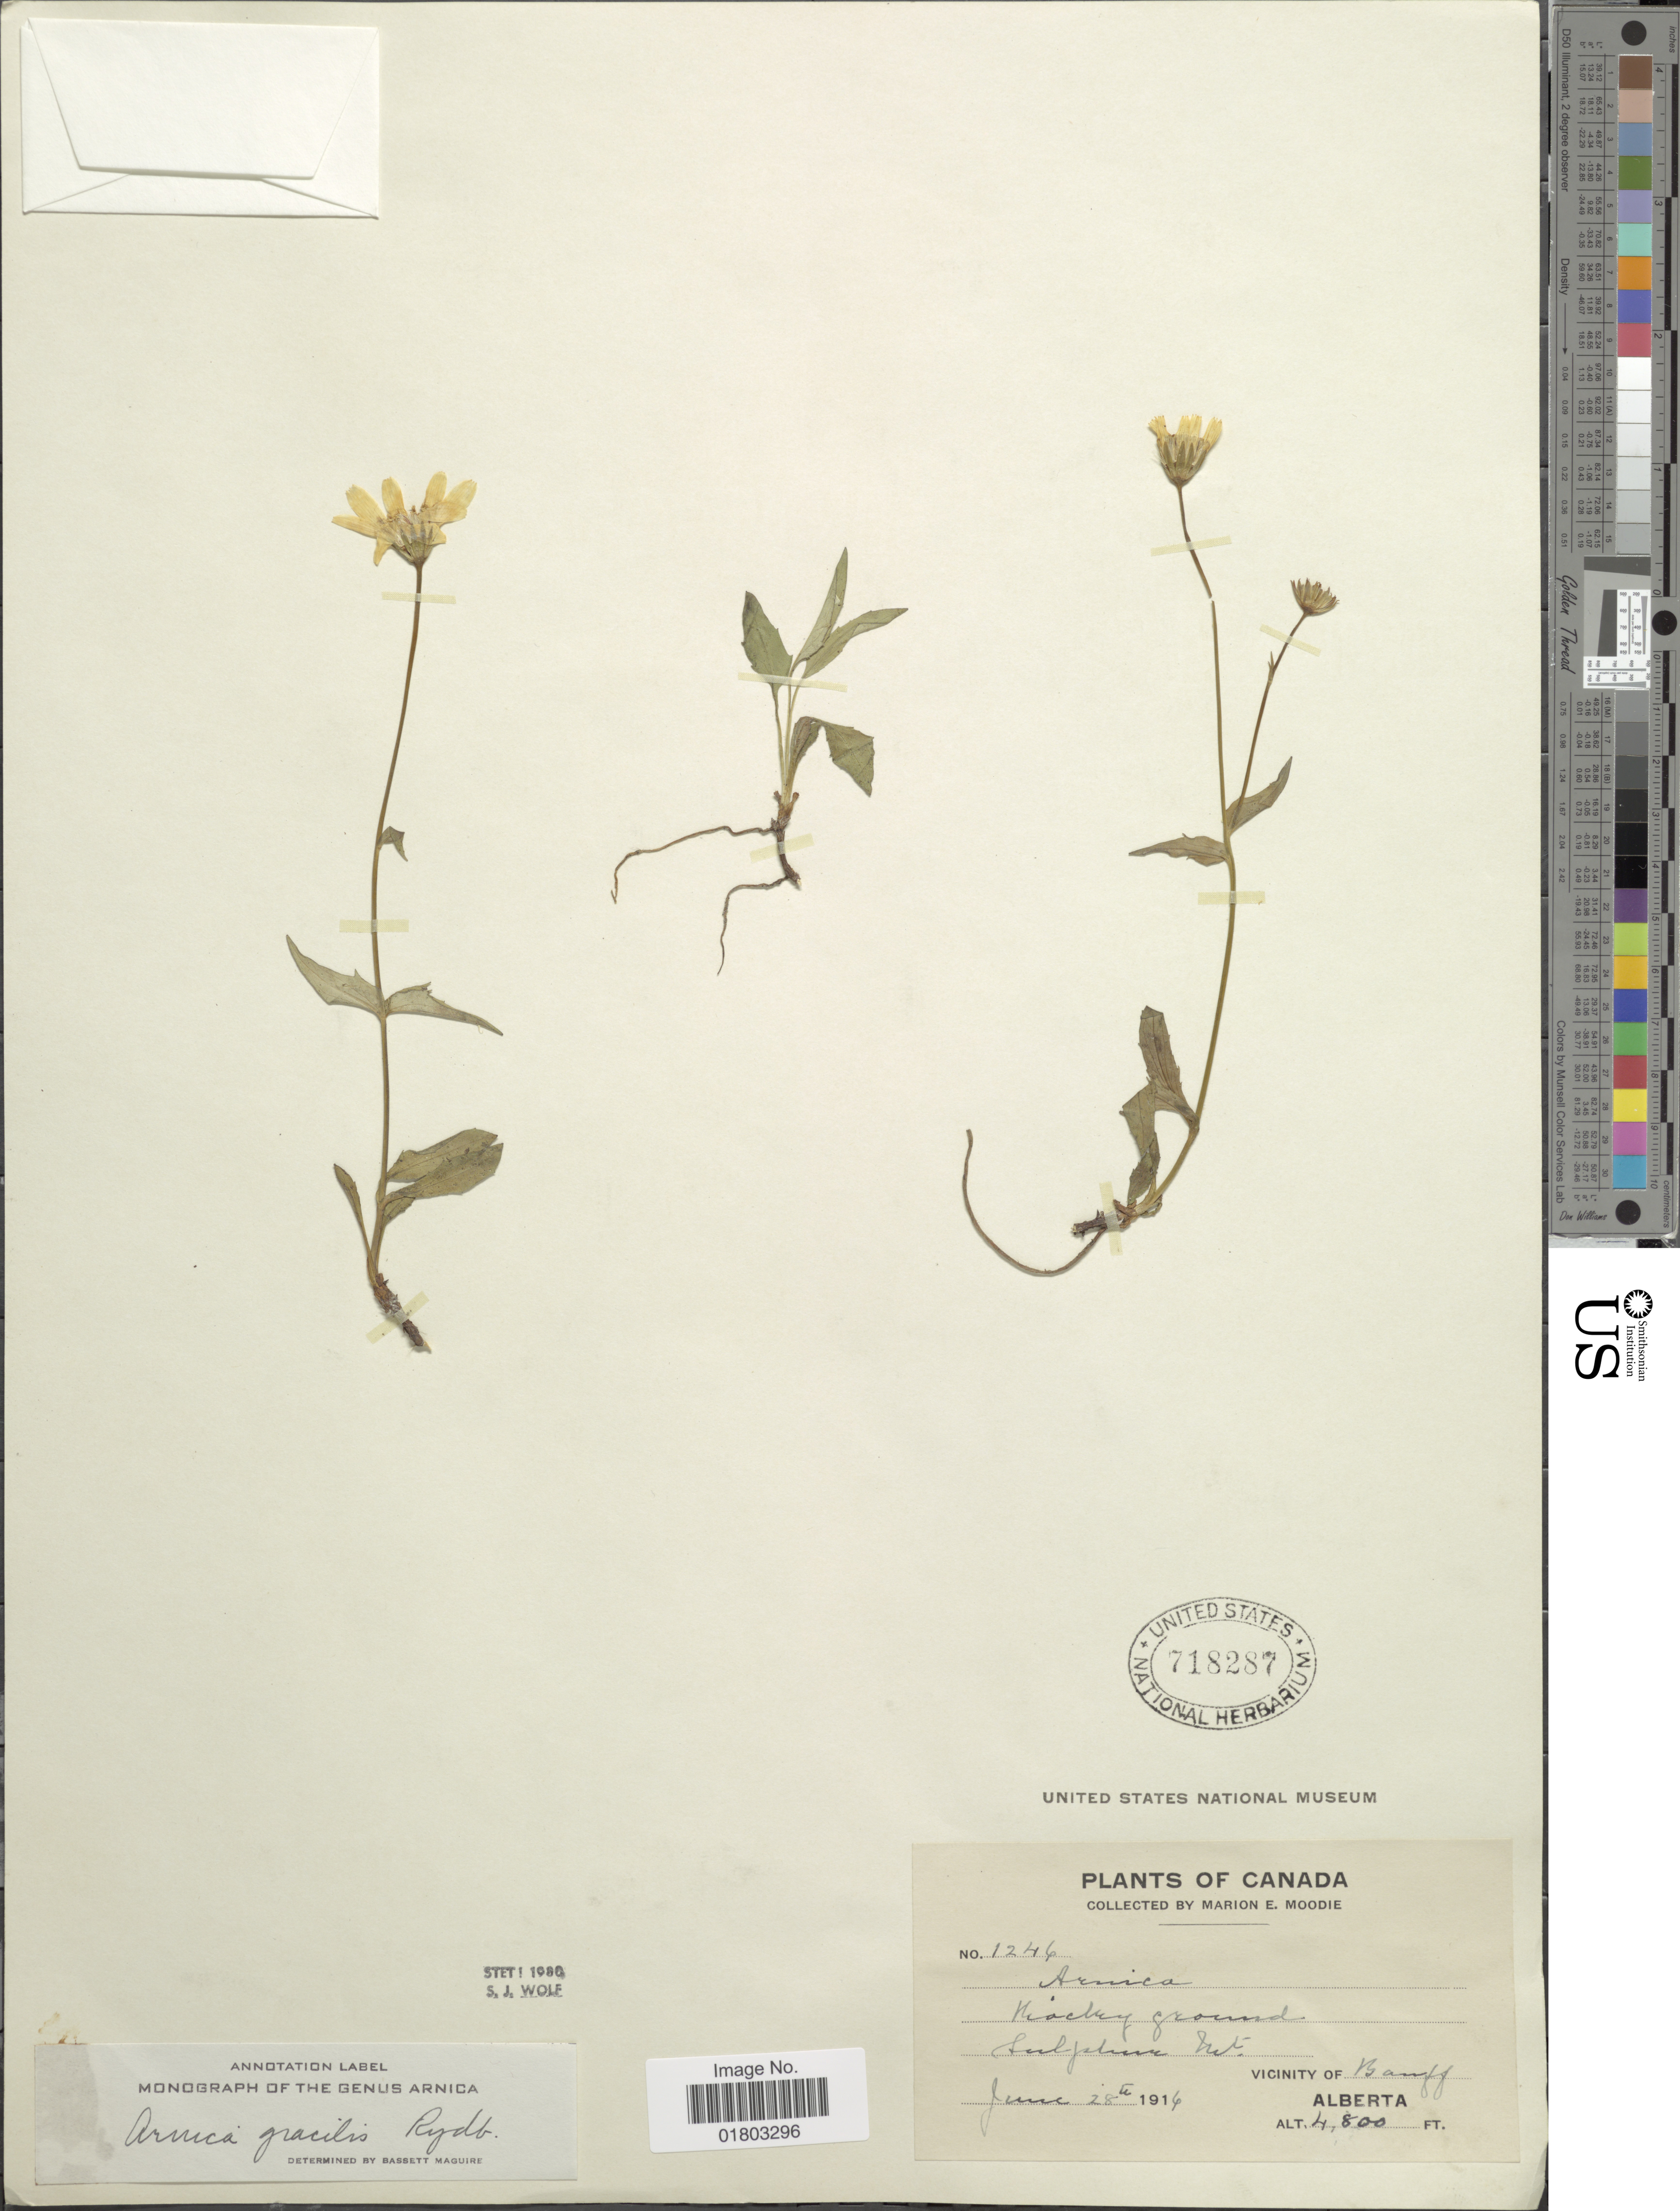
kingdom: Plantae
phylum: Tracheophyta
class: Magnoliopsida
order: Asterales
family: Asteraceae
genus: Arnica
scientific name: Arnica gracilis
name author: Rydb.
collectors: M. E. Moodie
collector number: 1246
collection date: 1916-06-28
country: Canada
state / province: Alberta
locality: Sulphur Mt, Vicinity of Banff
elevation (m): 1463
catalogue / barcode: US 718287